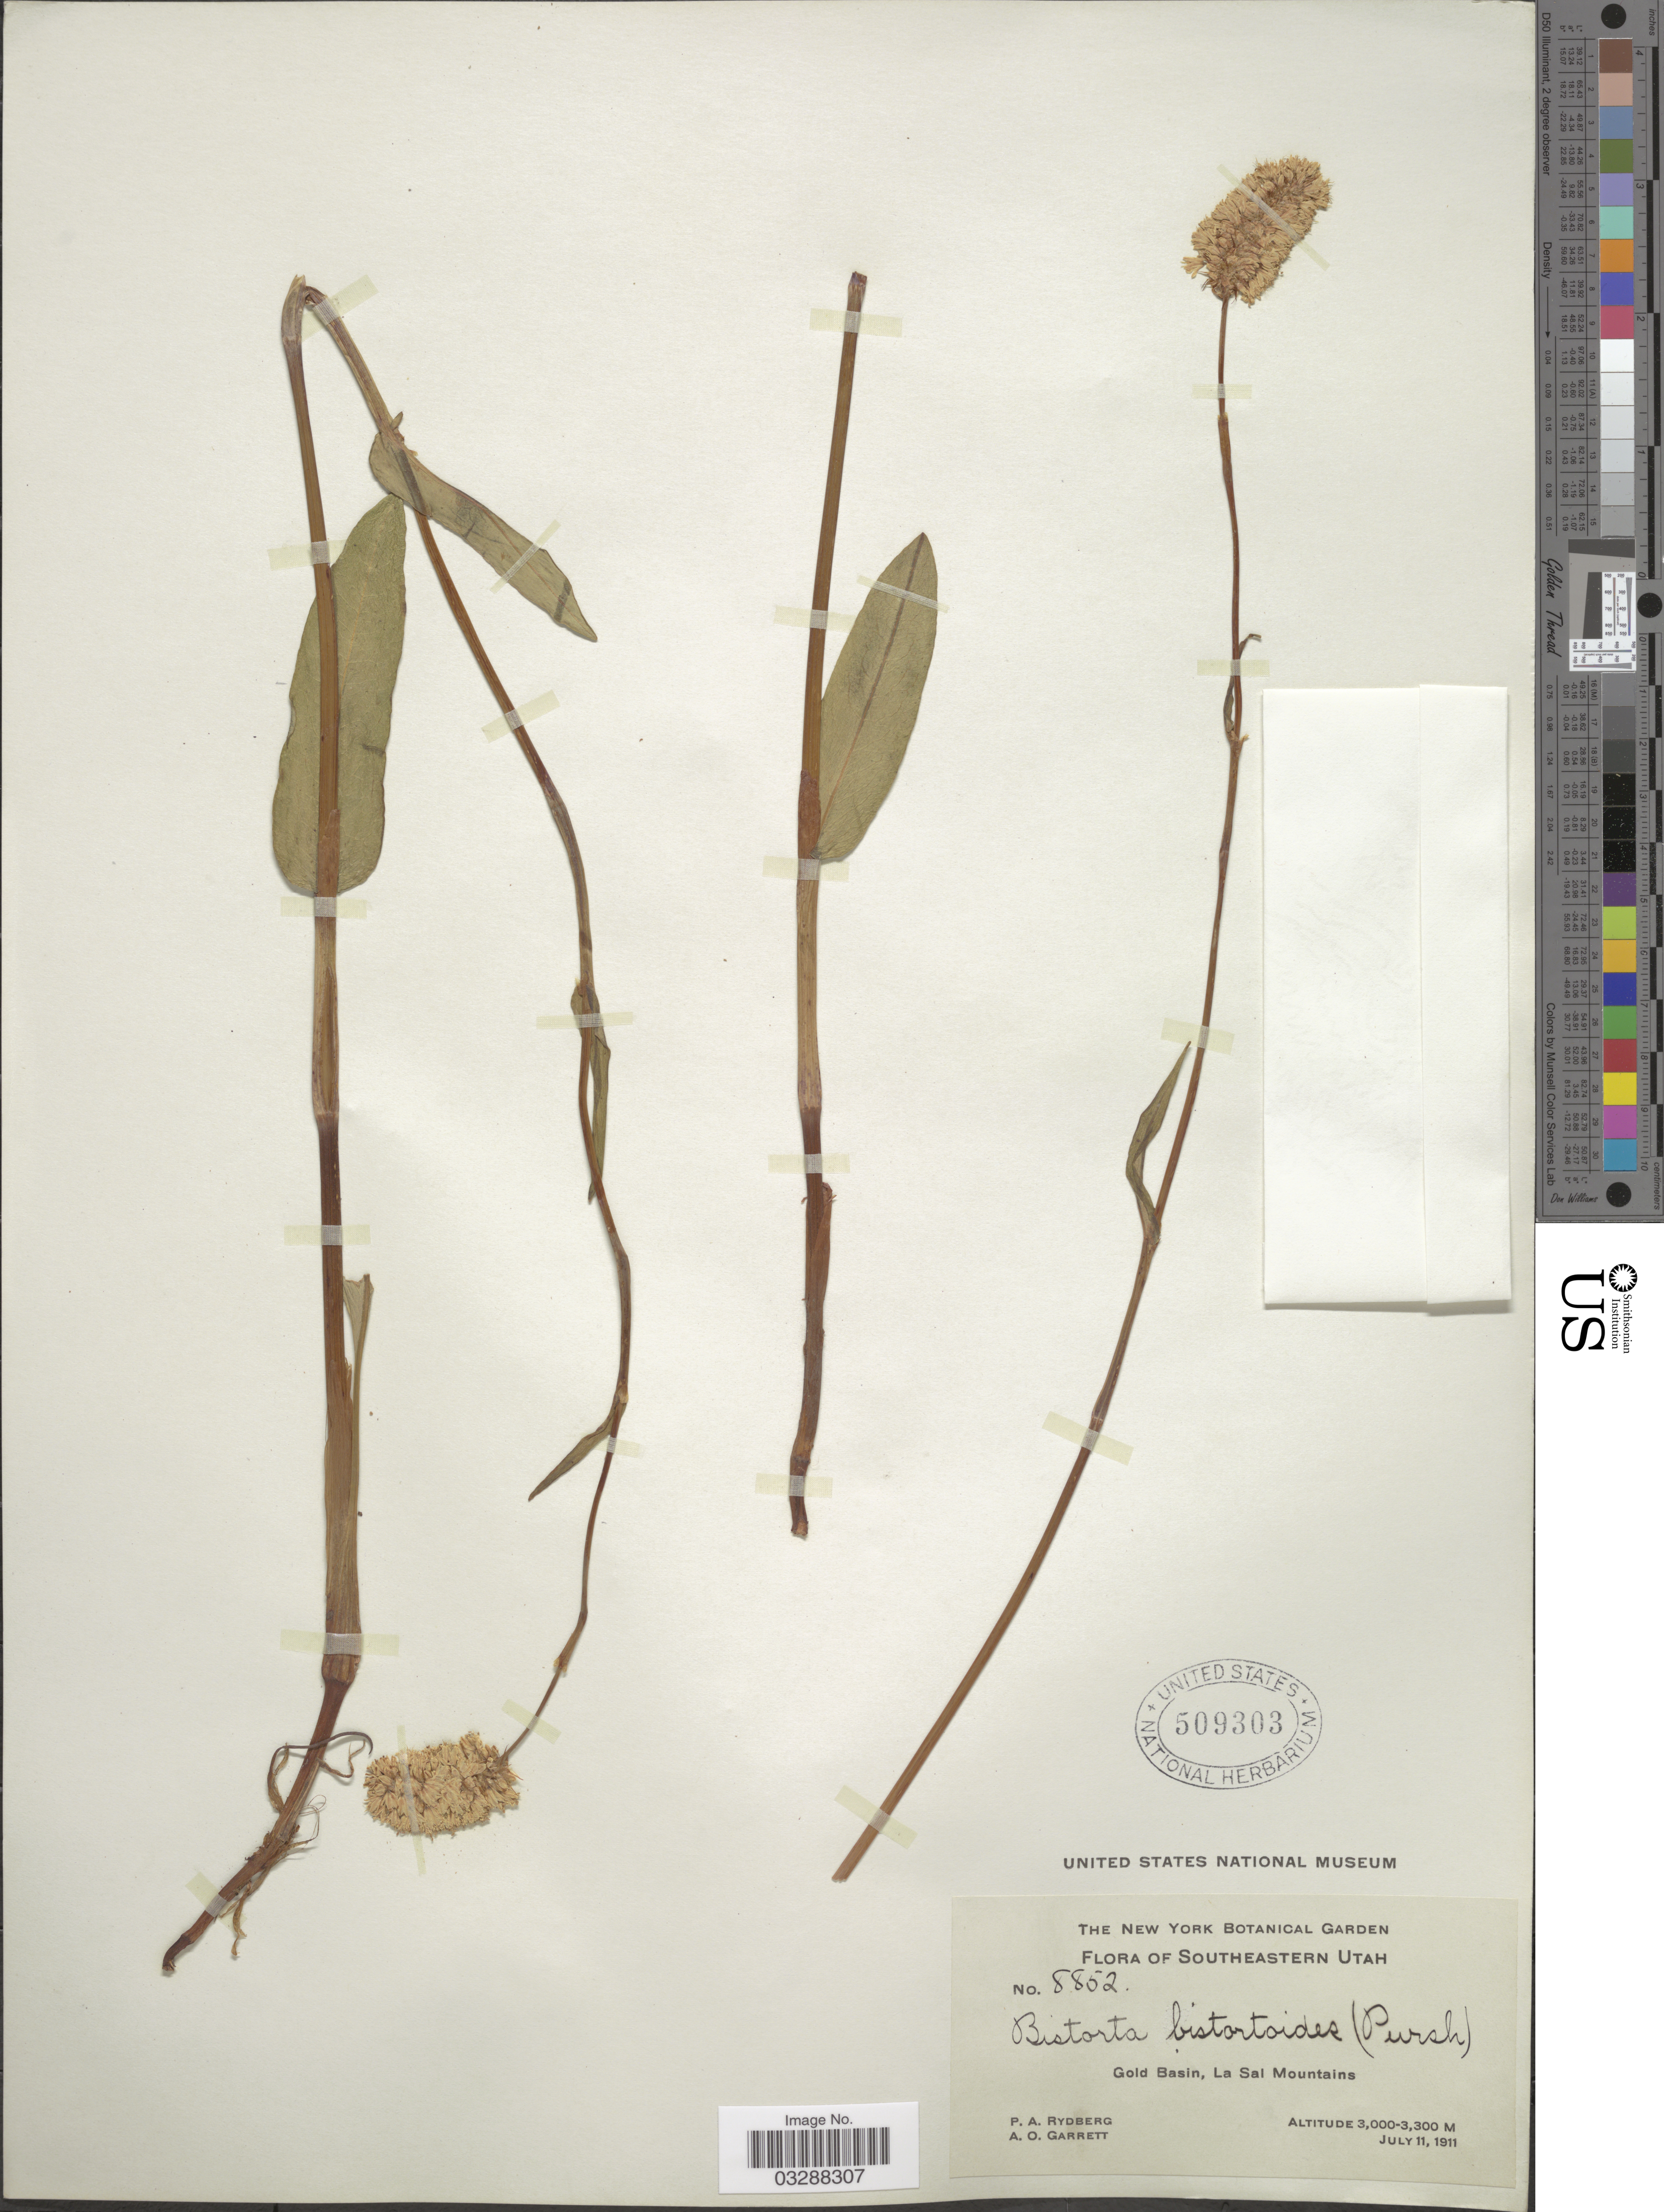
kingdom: Plantae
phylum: Tracheophyta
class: Magnoliopsida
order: Caryophyllales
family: Polygonaceae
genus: Bistorta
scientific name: Bistorta bistortoides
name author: (Pursh) Small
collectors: P. A. Rydberg & A. O. Garrett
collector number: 8852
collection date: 1911-07-11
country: United States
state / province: Utah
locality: Southeastern Utah, Gold Basin, La Sal Mountains.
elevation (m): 3000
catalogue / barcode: US 509303